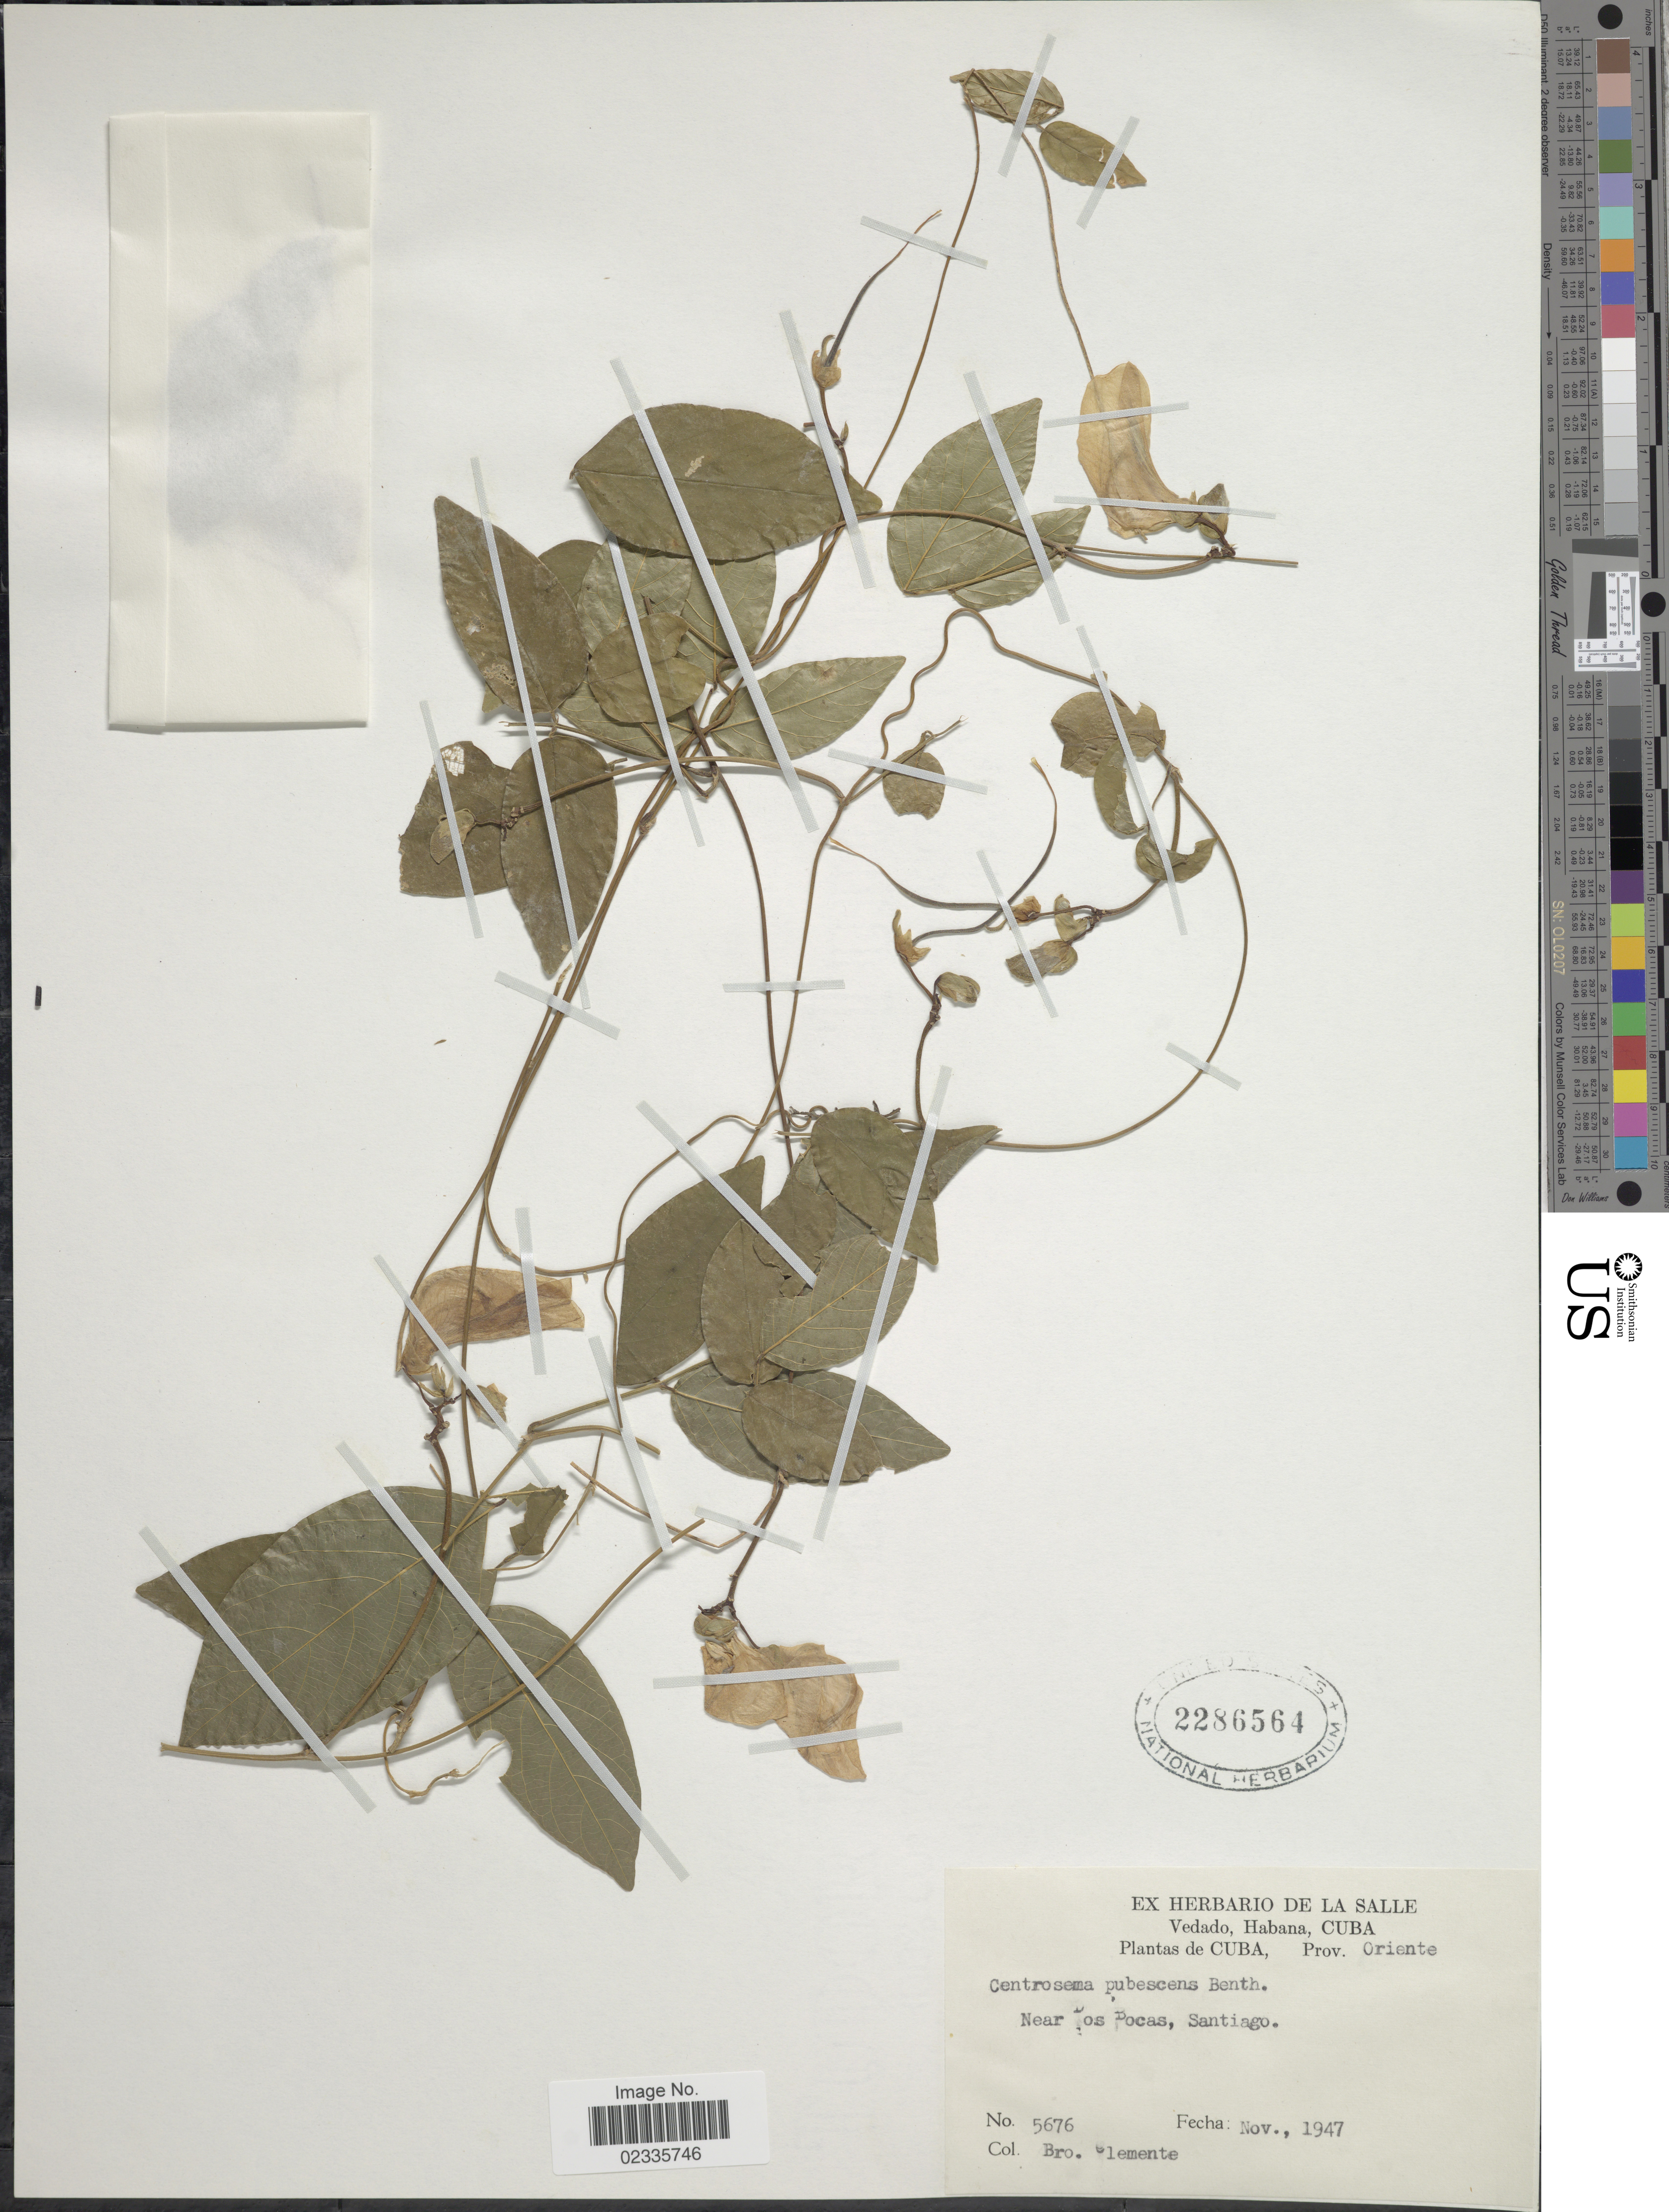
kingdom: Plantae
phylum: Tracheophyta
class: Magnoliopsida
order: Fabales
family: Fabaceae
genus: Centrosema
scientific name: Centrosema pubescens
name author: Benth.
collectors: Bro. Clemente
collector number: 5676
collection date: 1947-11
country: Cuba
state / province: Oriente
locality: Cuba, Prov. Oriente. Near Dos Bocas, Santiago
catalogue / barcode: US 2286564